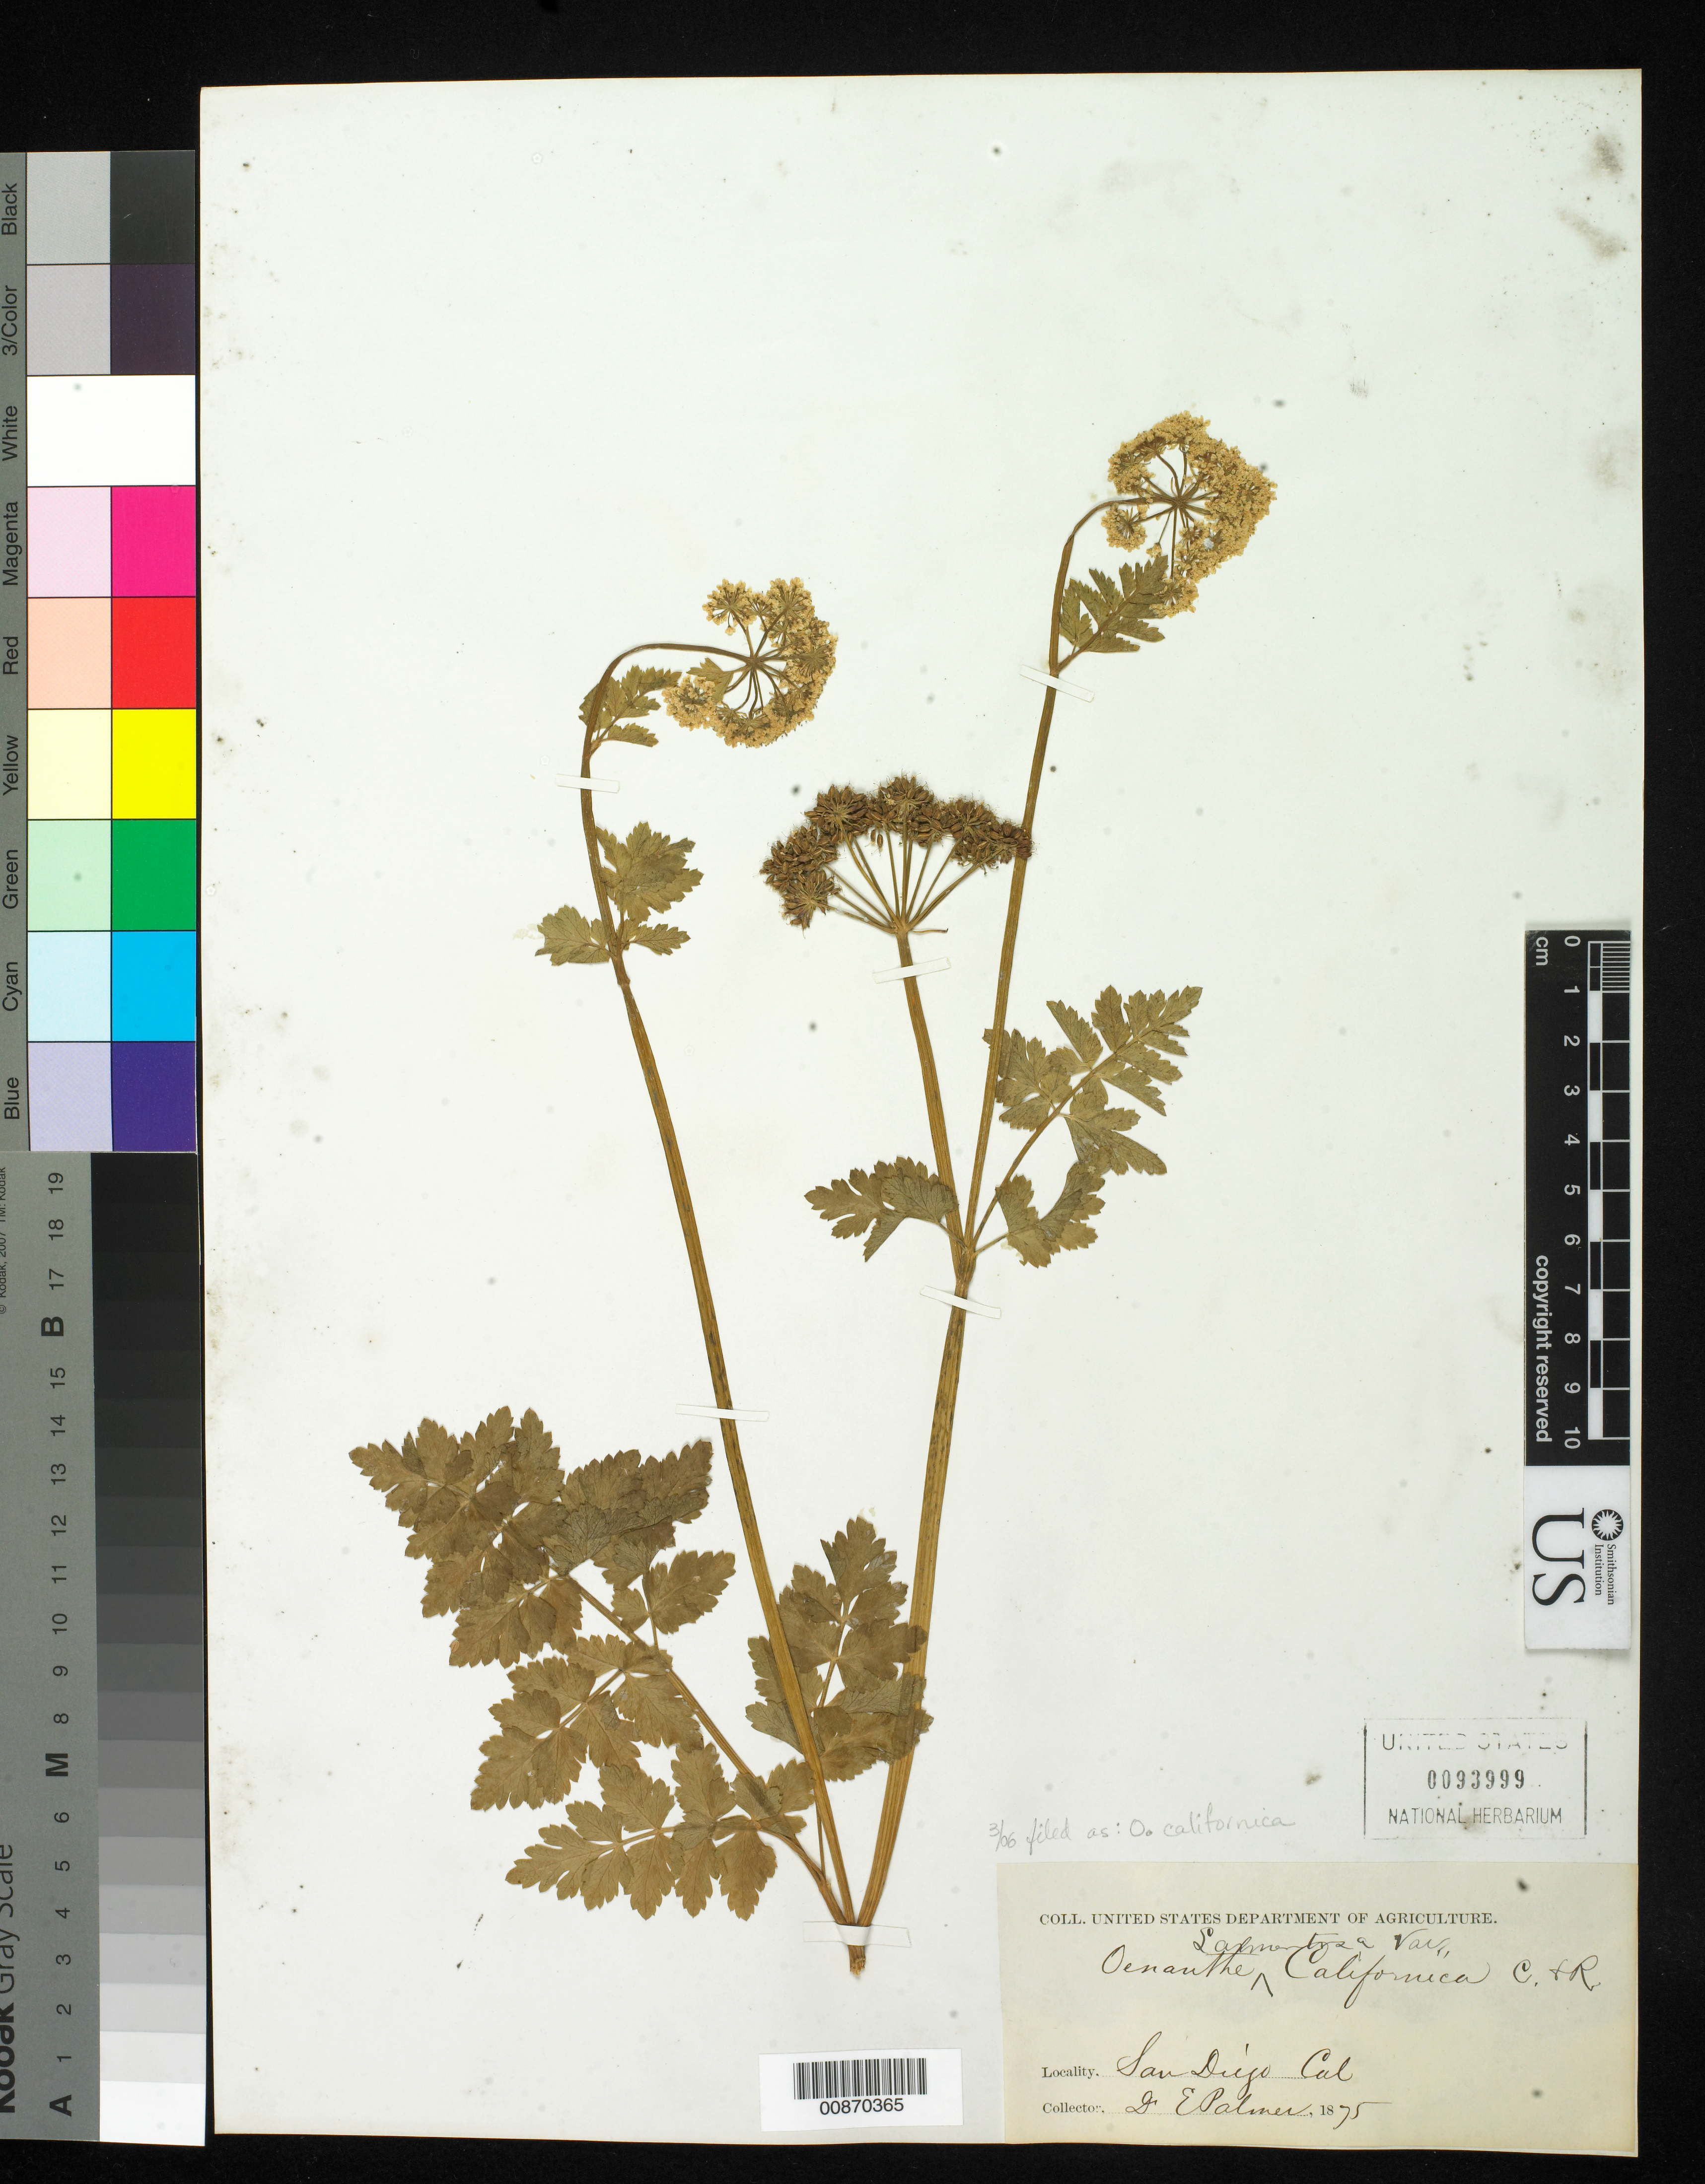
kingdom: Plantae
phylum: Tracheophyta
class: Magnoliopsida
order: Apiales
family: Apiaceae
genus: Oenanthe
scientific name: Oenanthe sarmentosa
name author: C. Presl ex DC.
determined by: Yatskievych, G. A.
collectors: E. Palmer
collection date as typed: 1875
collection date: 1875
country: United States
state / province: California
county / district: San Diego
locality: San Diego, California.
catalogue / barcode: US 93999